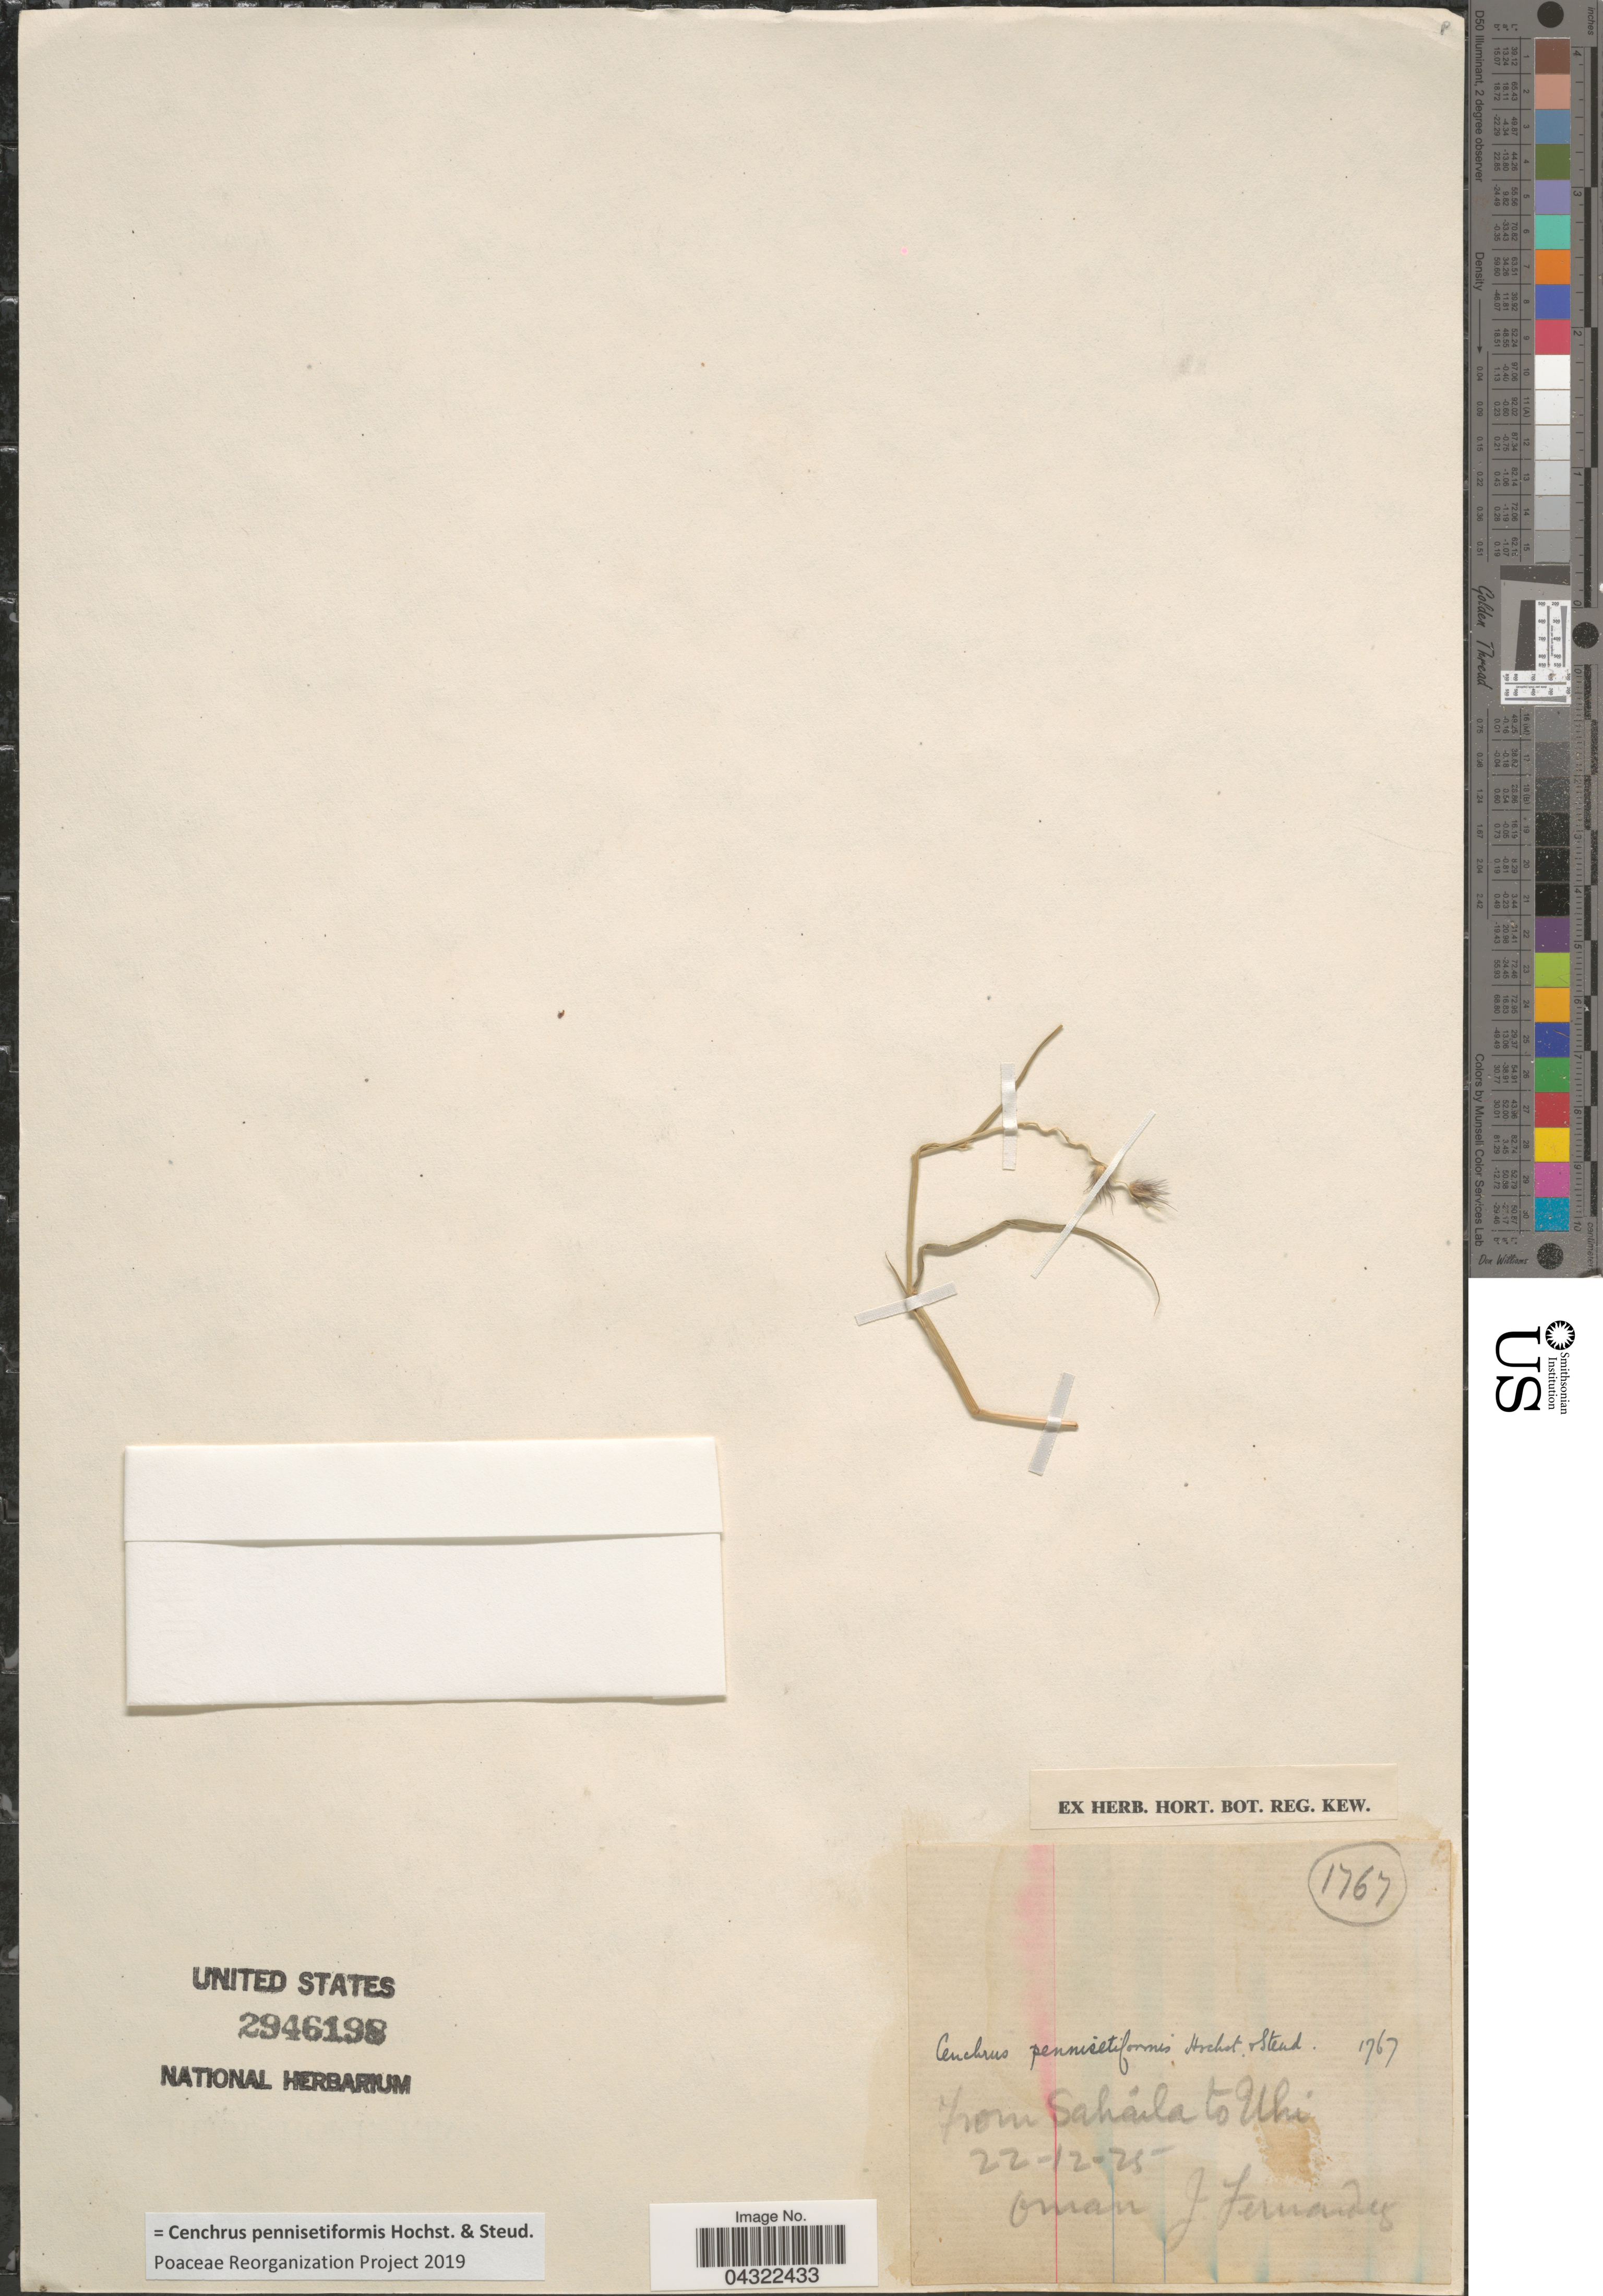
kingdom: Plantae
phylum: Tracheophyta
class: Liliopsida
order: Poales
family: Poaceae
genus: Cenchrus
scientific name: Cenchrus pennisetiformis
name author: Hochst. & Steud. ex Steud.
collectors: J. Fernández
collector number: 1767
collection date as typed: Transcribed d/m/y: 22/12/25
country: Oman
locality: From Sahála to Uhi.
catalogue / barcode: US 2946198